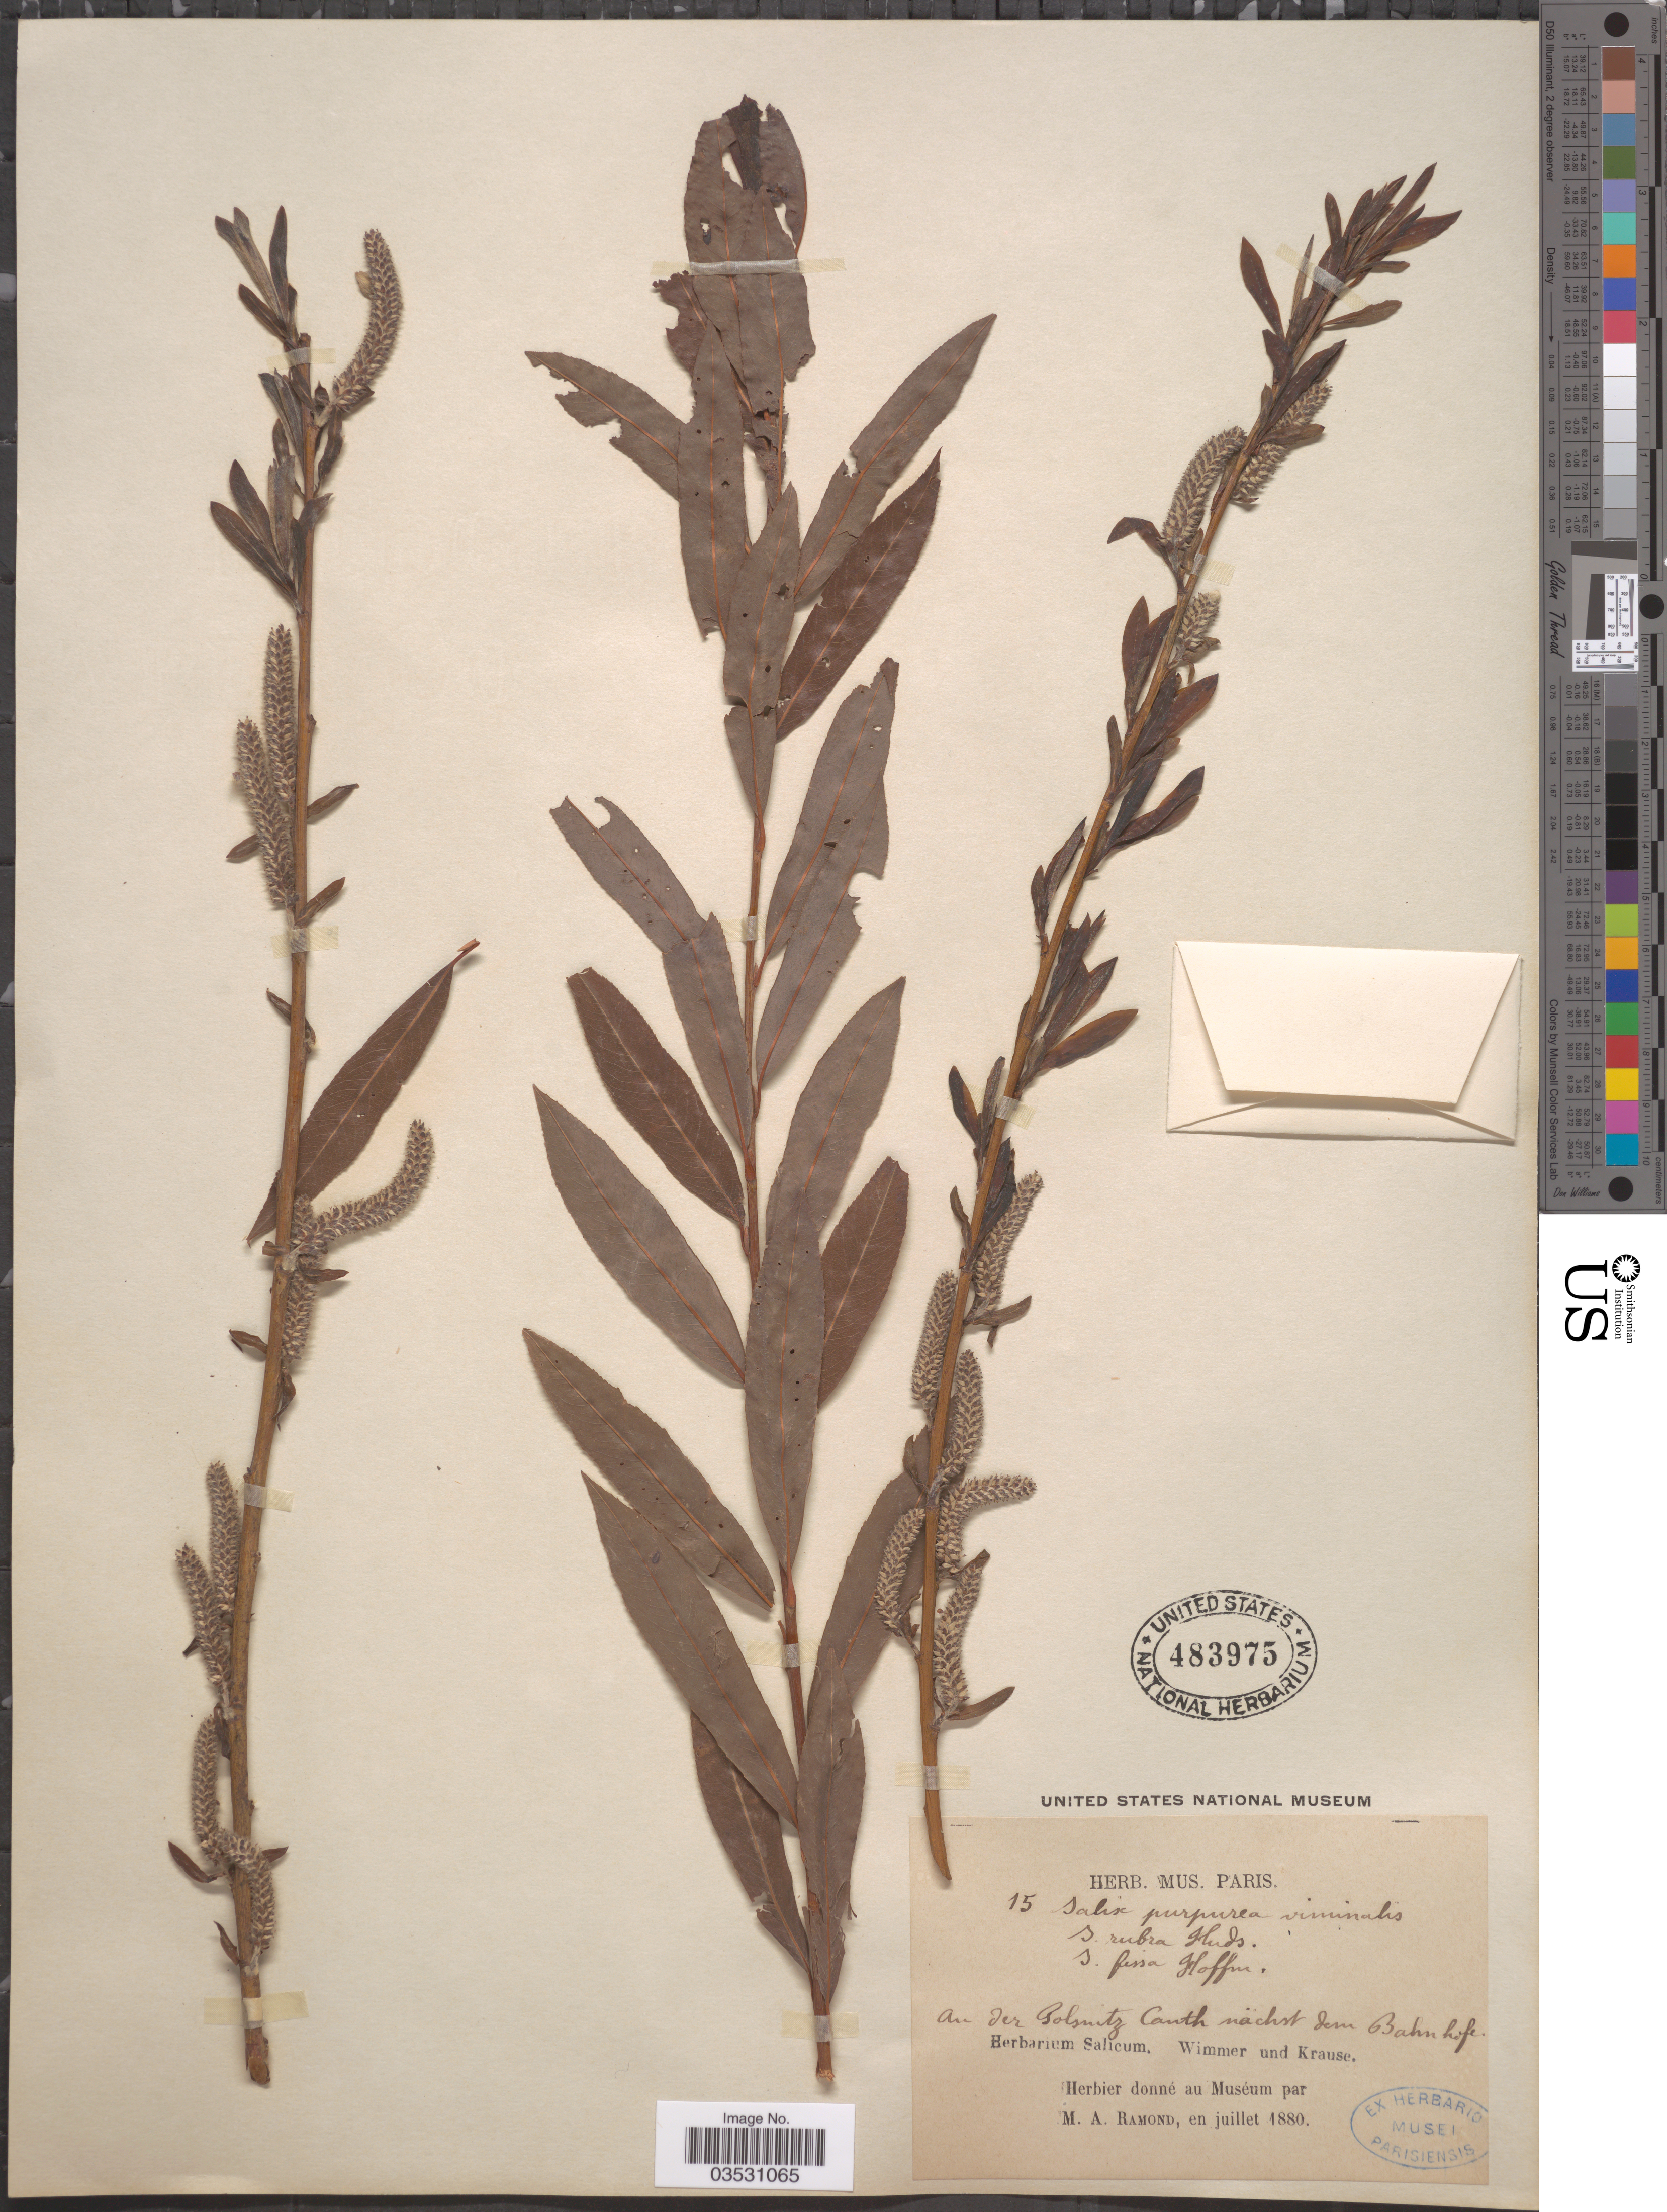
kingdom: Plantae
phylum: Tracheophyta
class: Magnoliopsida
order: Malpighiales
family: Salicaceae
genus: Salix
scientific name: Salix purpurea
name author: L.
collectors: Wimmer & -- Krause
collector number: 15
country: Poland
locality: An der Golsmitz Canth nächst dem Bahnhofe.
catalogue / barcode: US 483975